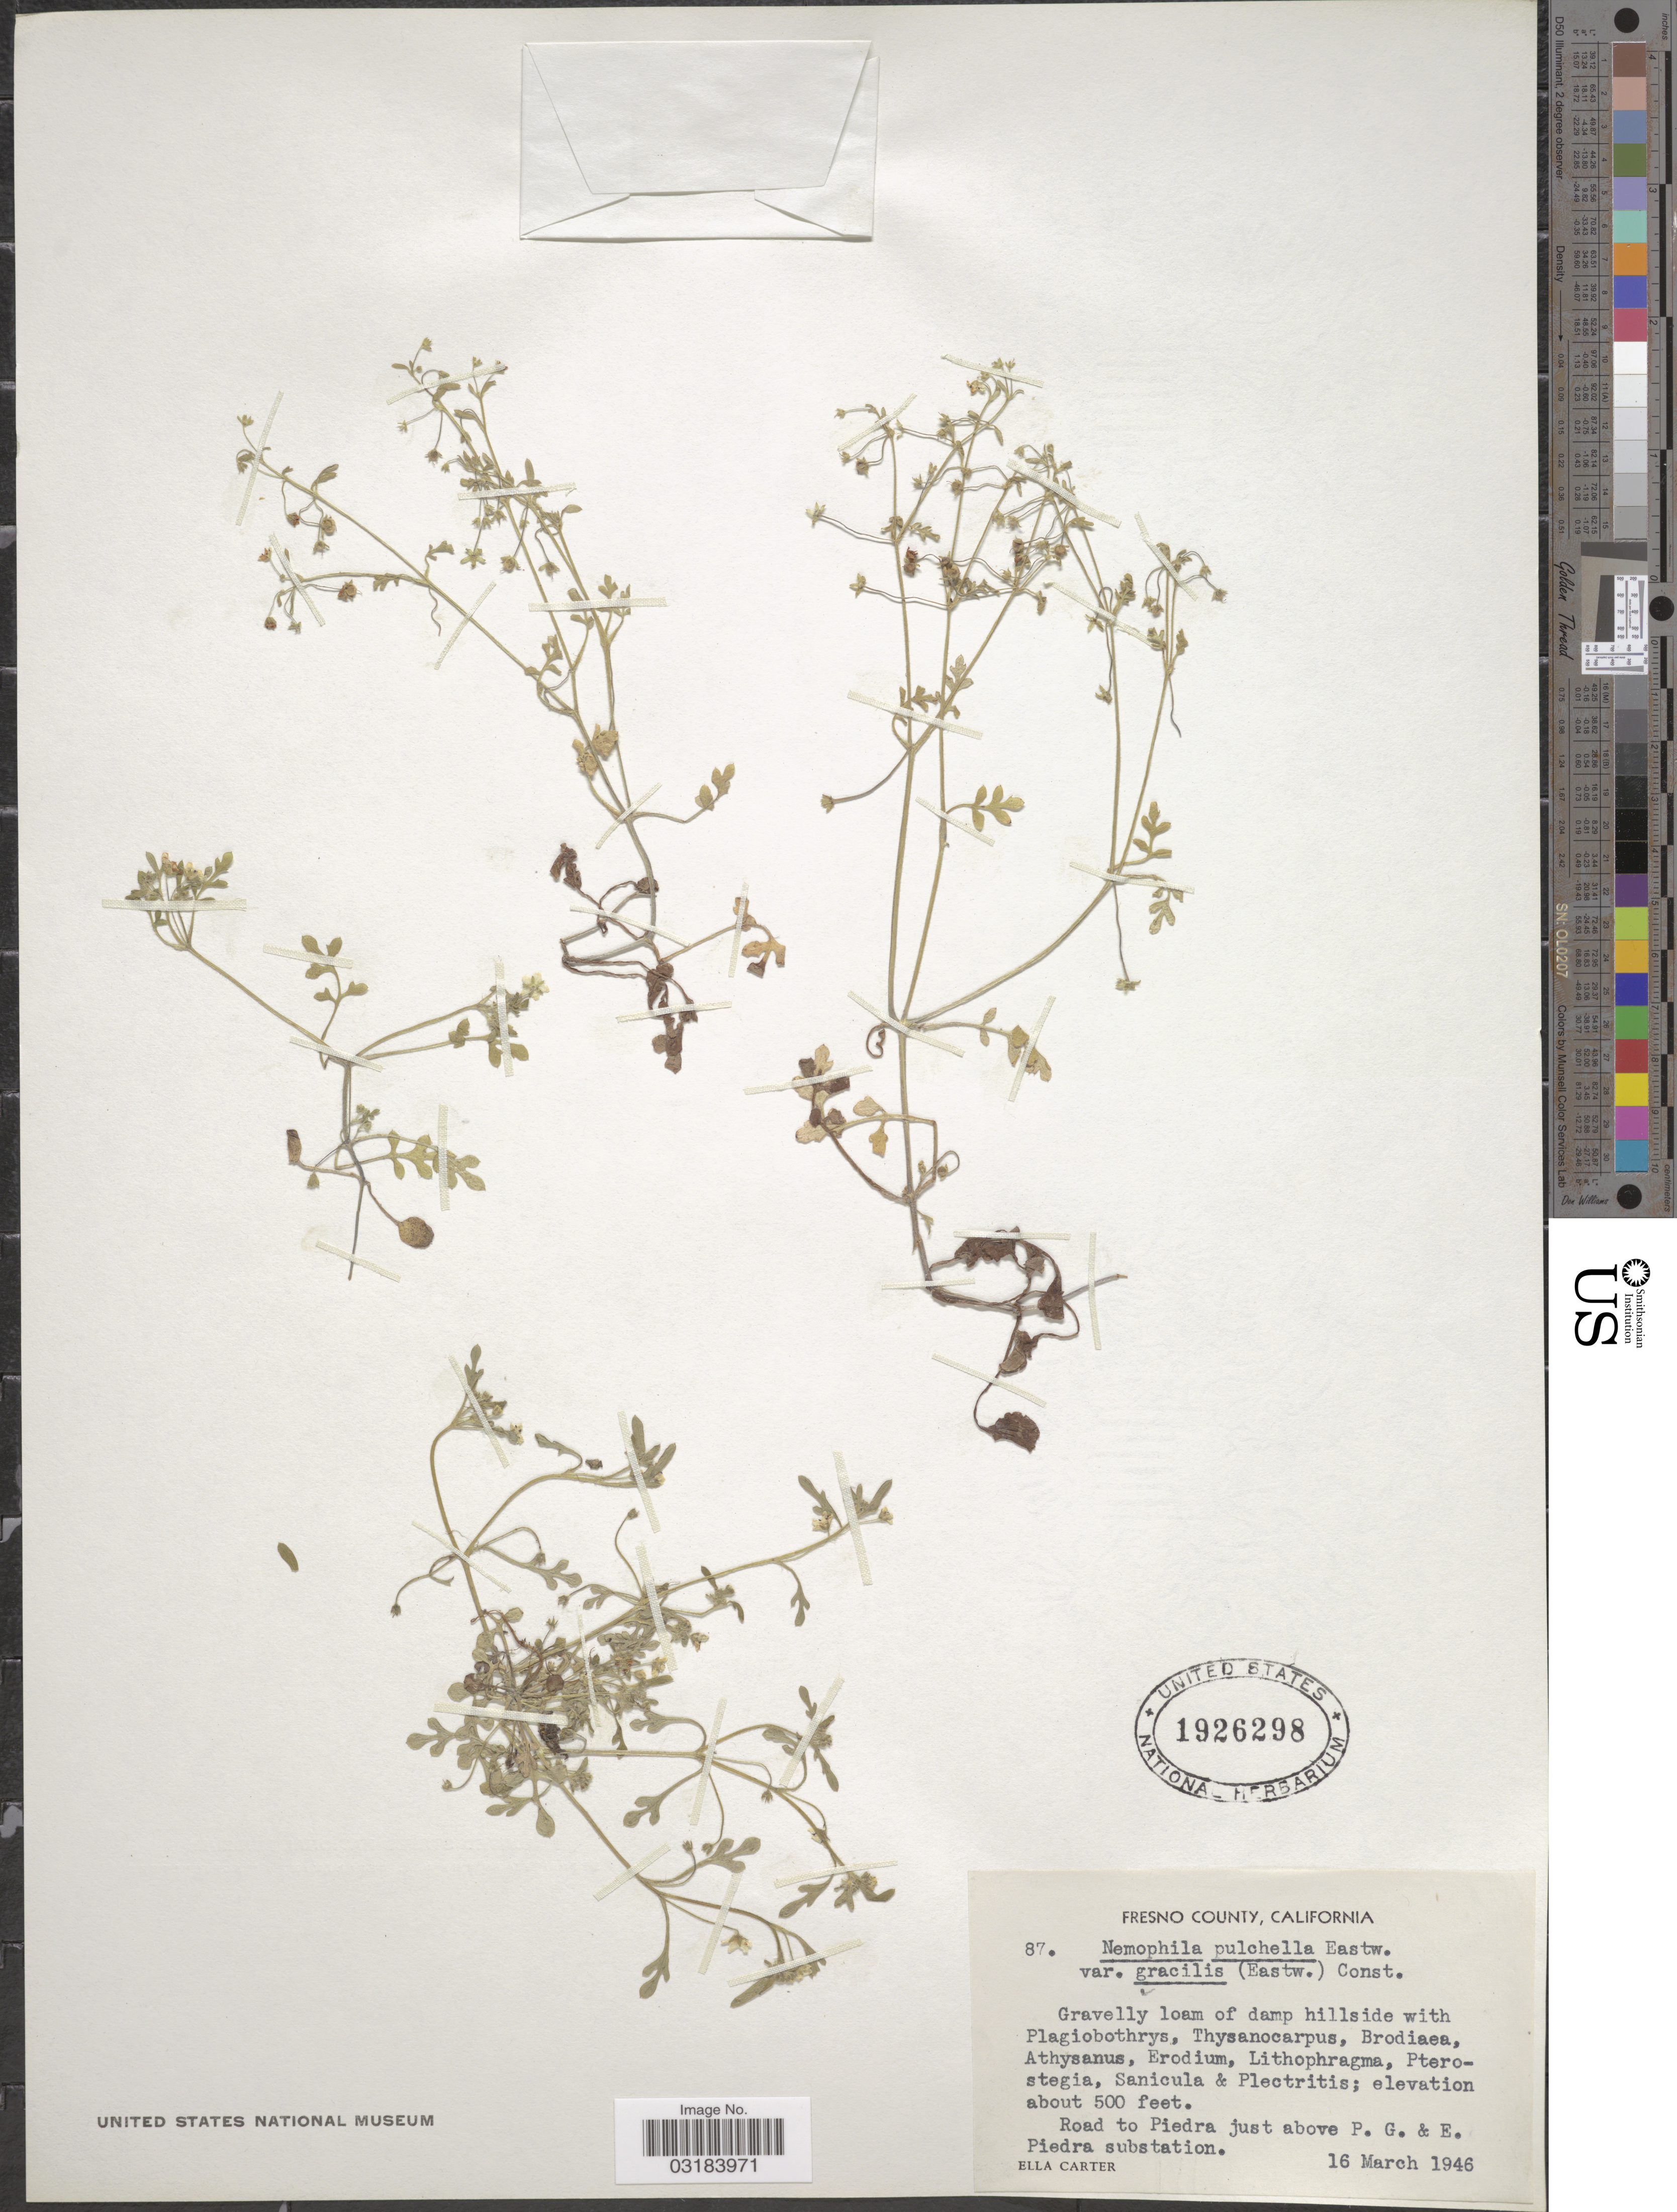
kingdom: Plantae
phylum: Tracheophyta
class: Magnoliopsida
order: Boraginales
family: Hydrophyllaceae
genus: Nemophila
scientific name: Nemophila pulchella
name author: Eastw.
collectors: E. Carter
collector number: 87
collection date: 1946-03-16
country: United States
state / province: California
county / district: Fresno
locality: Fresno County, Road to Piedra just above P.G. & E. Piedra substation.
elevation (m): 152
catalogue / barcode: US 1926298